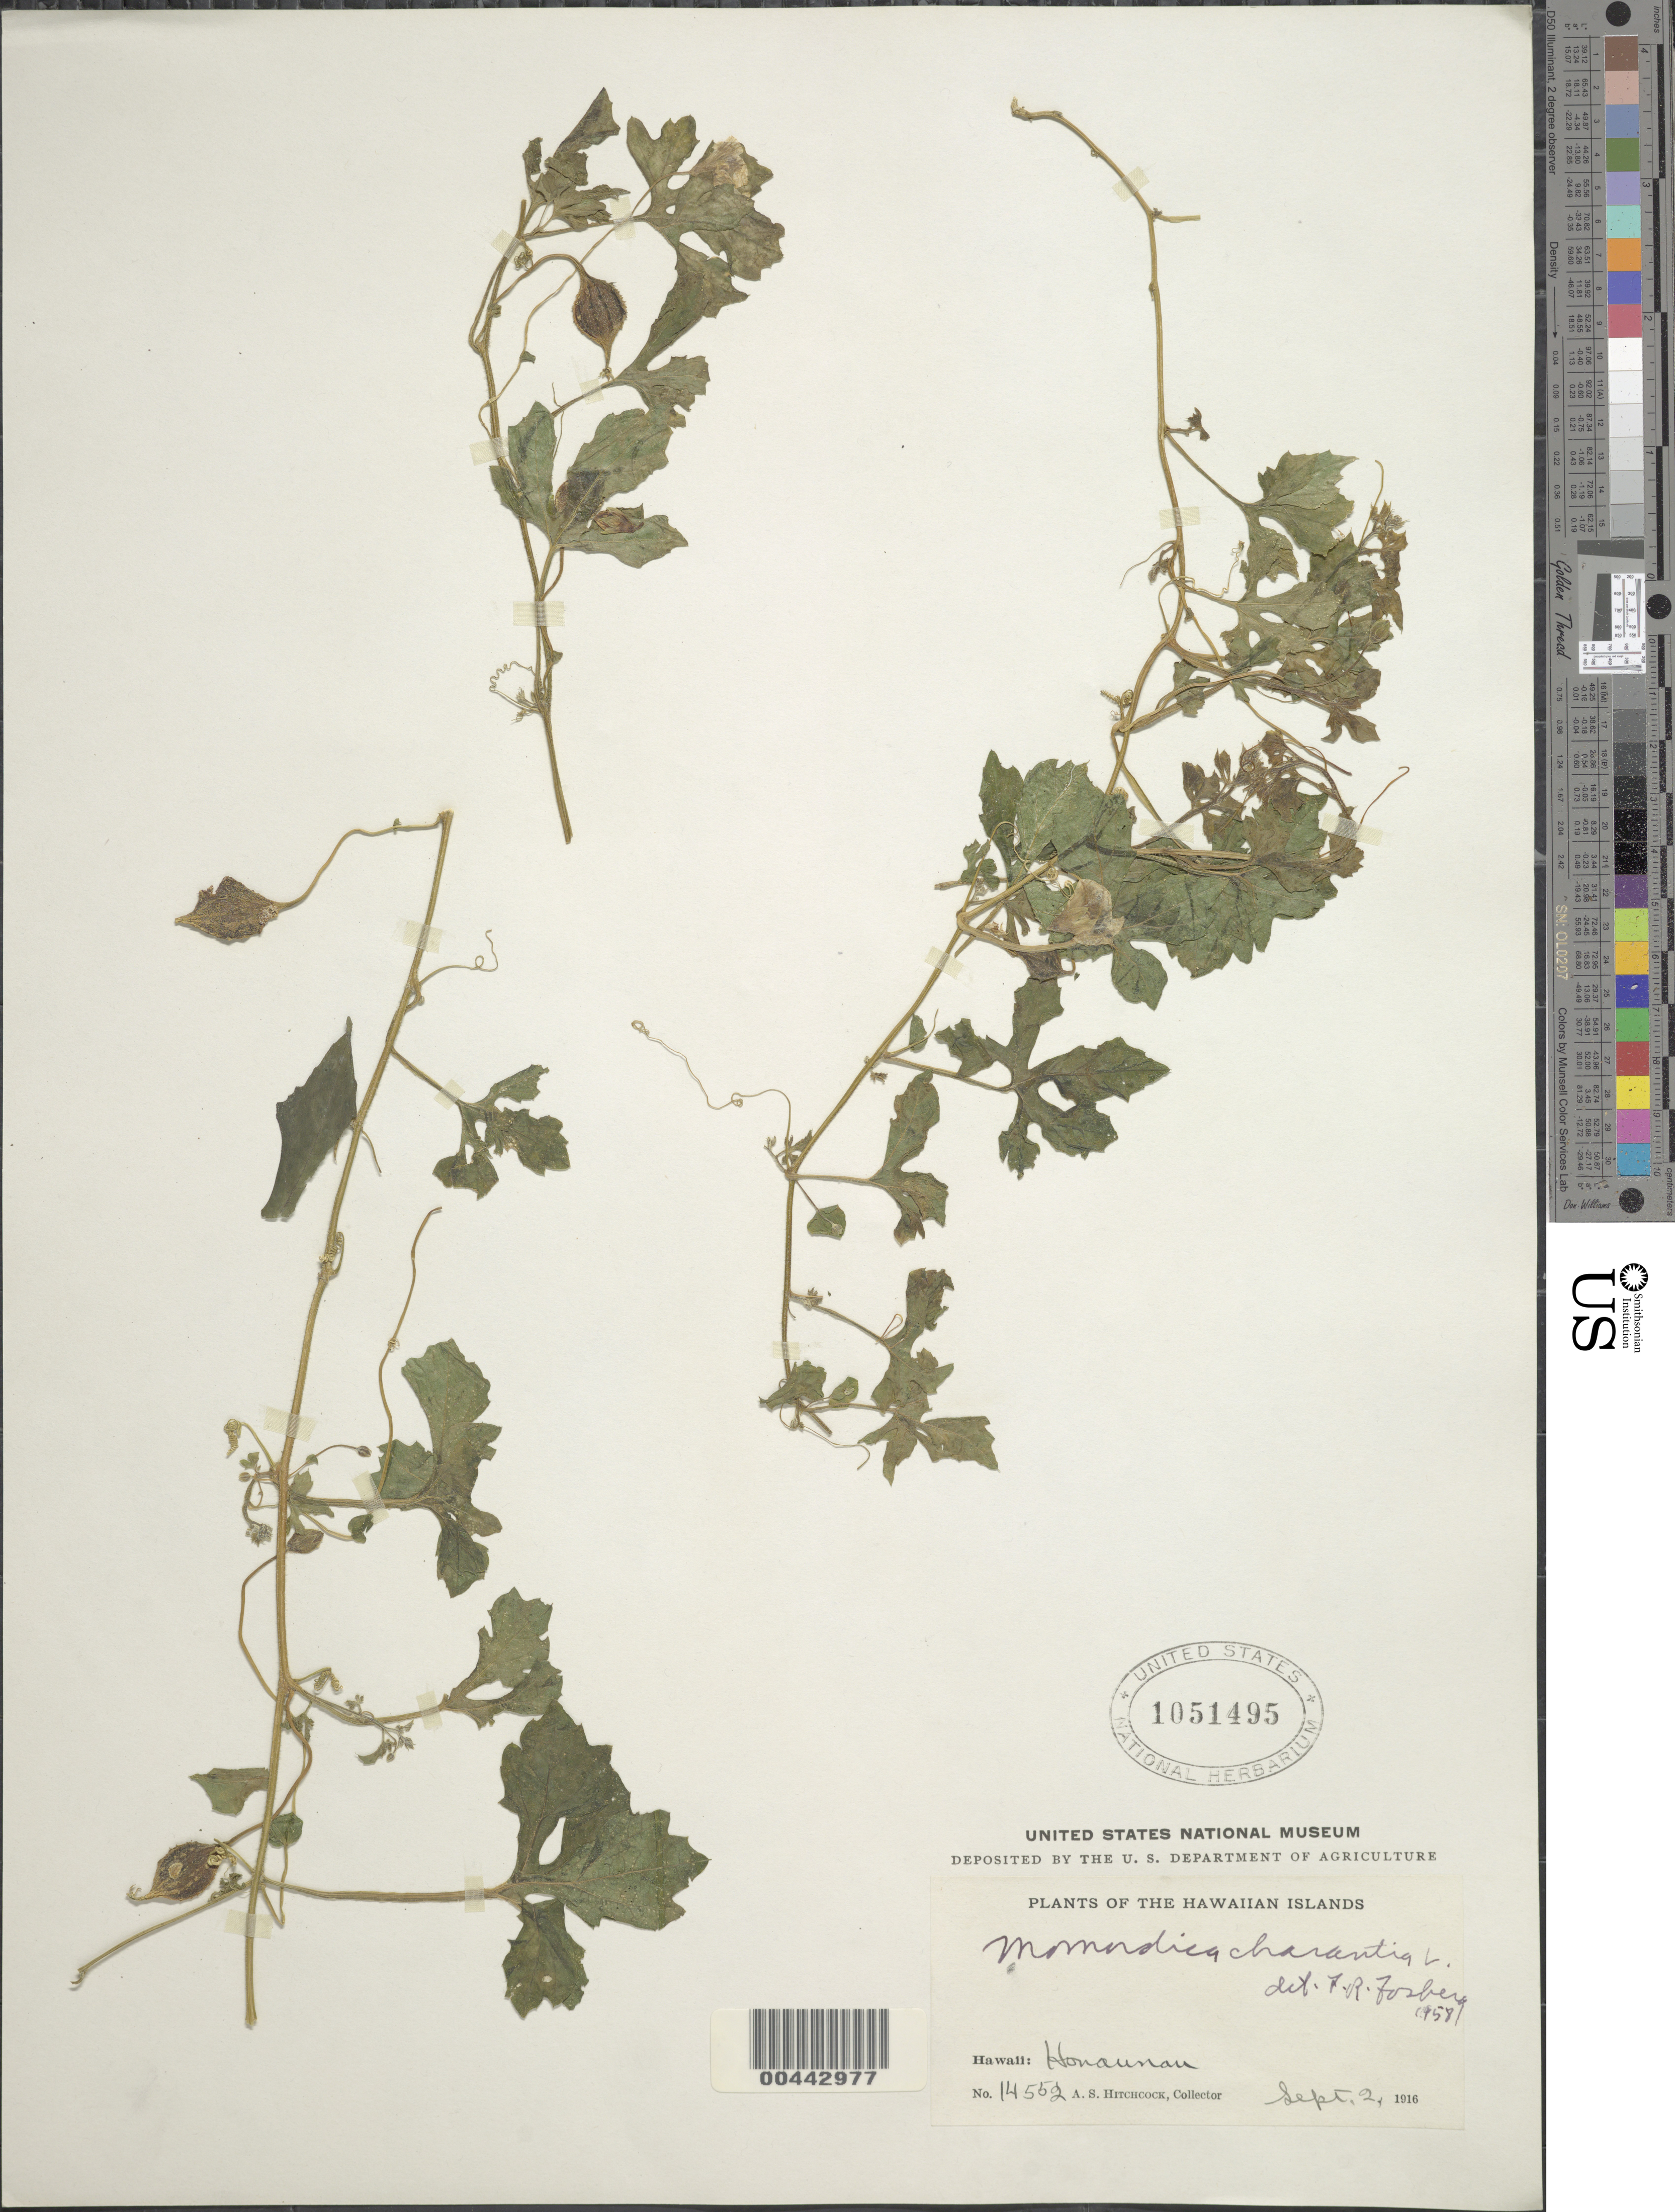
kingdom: Plantae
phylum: Tracheophyta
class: Magnoliopsida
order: Cucurbitales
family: Cucurbitaceae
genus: Momordica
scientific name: Momordica charantia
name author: L.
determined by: Fosberg, F. R.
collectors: A. S. Hitchcock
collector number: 14552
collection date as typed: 2 Sep 1916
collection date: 1916-09-02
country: United States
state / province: Hawaii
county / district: Hawaii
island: Hawaii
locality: Honaunau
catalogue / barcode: US 1051495